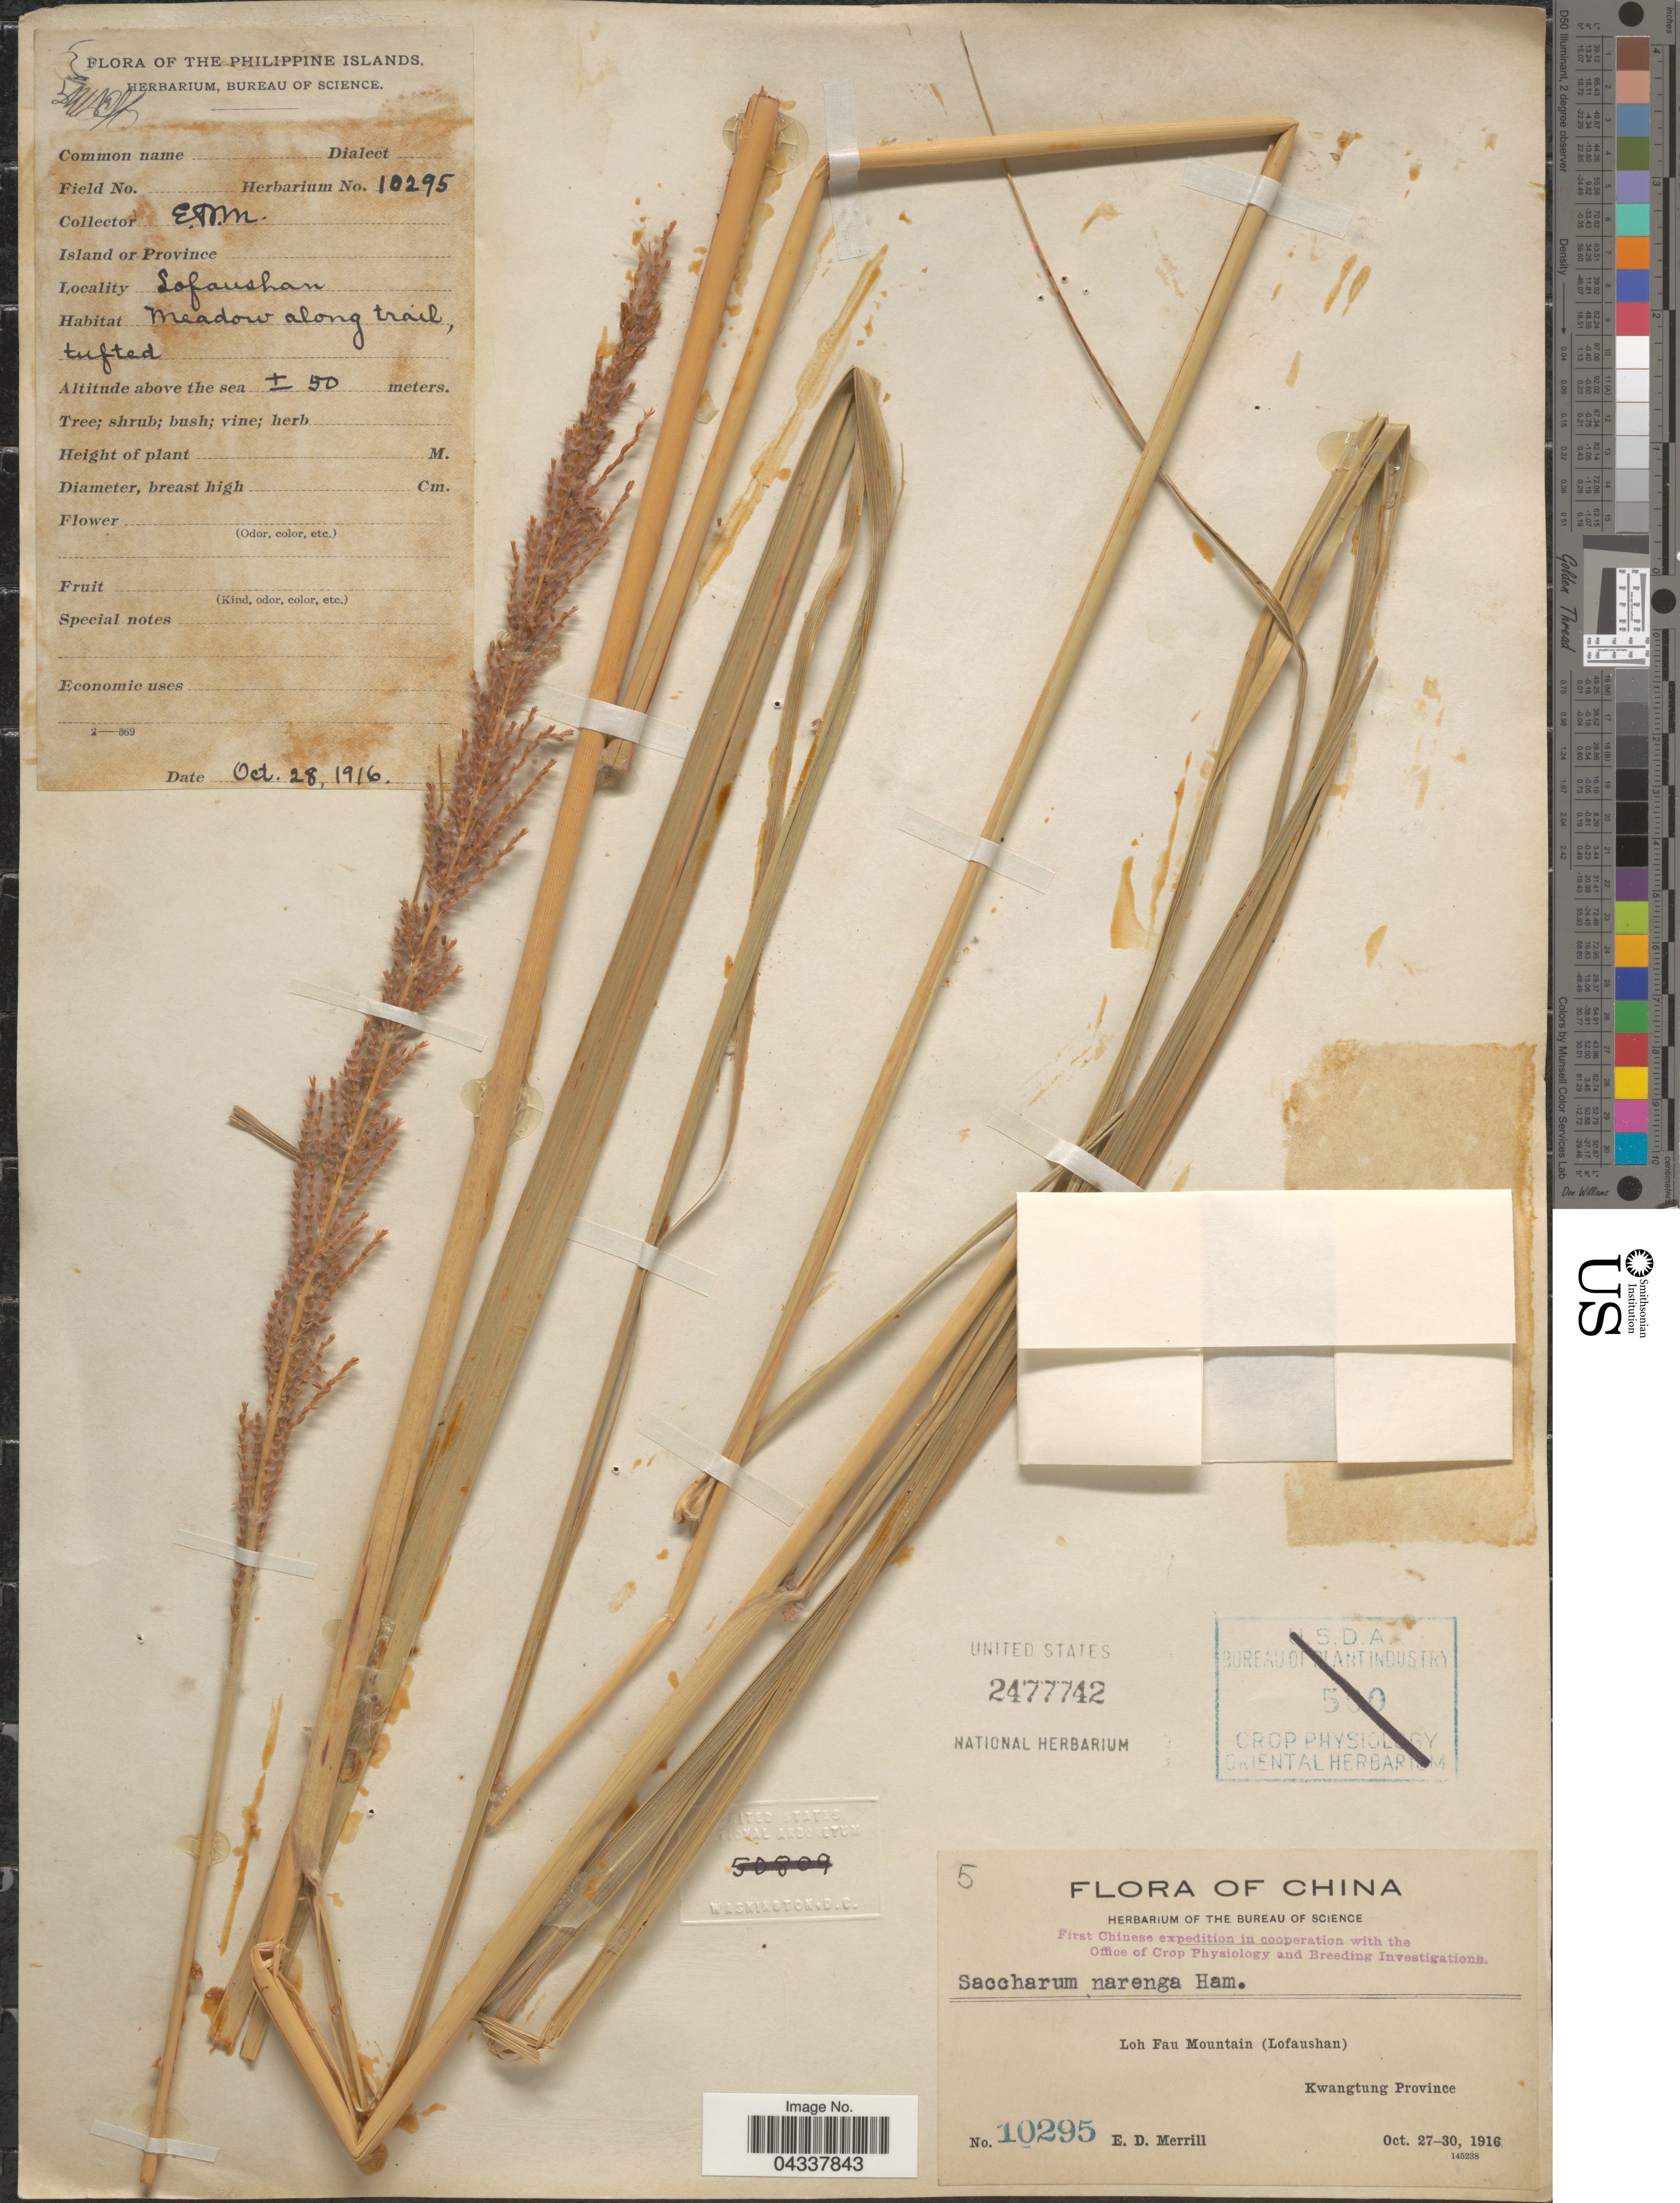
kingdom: Plantae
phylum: Tracheophyta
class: Liliopsida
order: Poales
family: Poaceae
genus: Narenga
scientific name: Narenga porphyrocoma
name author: (Hance) Bor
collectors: E. D. Merrill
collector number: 10295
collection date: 1916-10-28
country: China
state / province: Guangdong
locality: First Chinese expedition. Loh Fau Mountain (Lofaushan). Kwangtung Province.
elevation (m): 50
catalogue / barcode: US 2477742